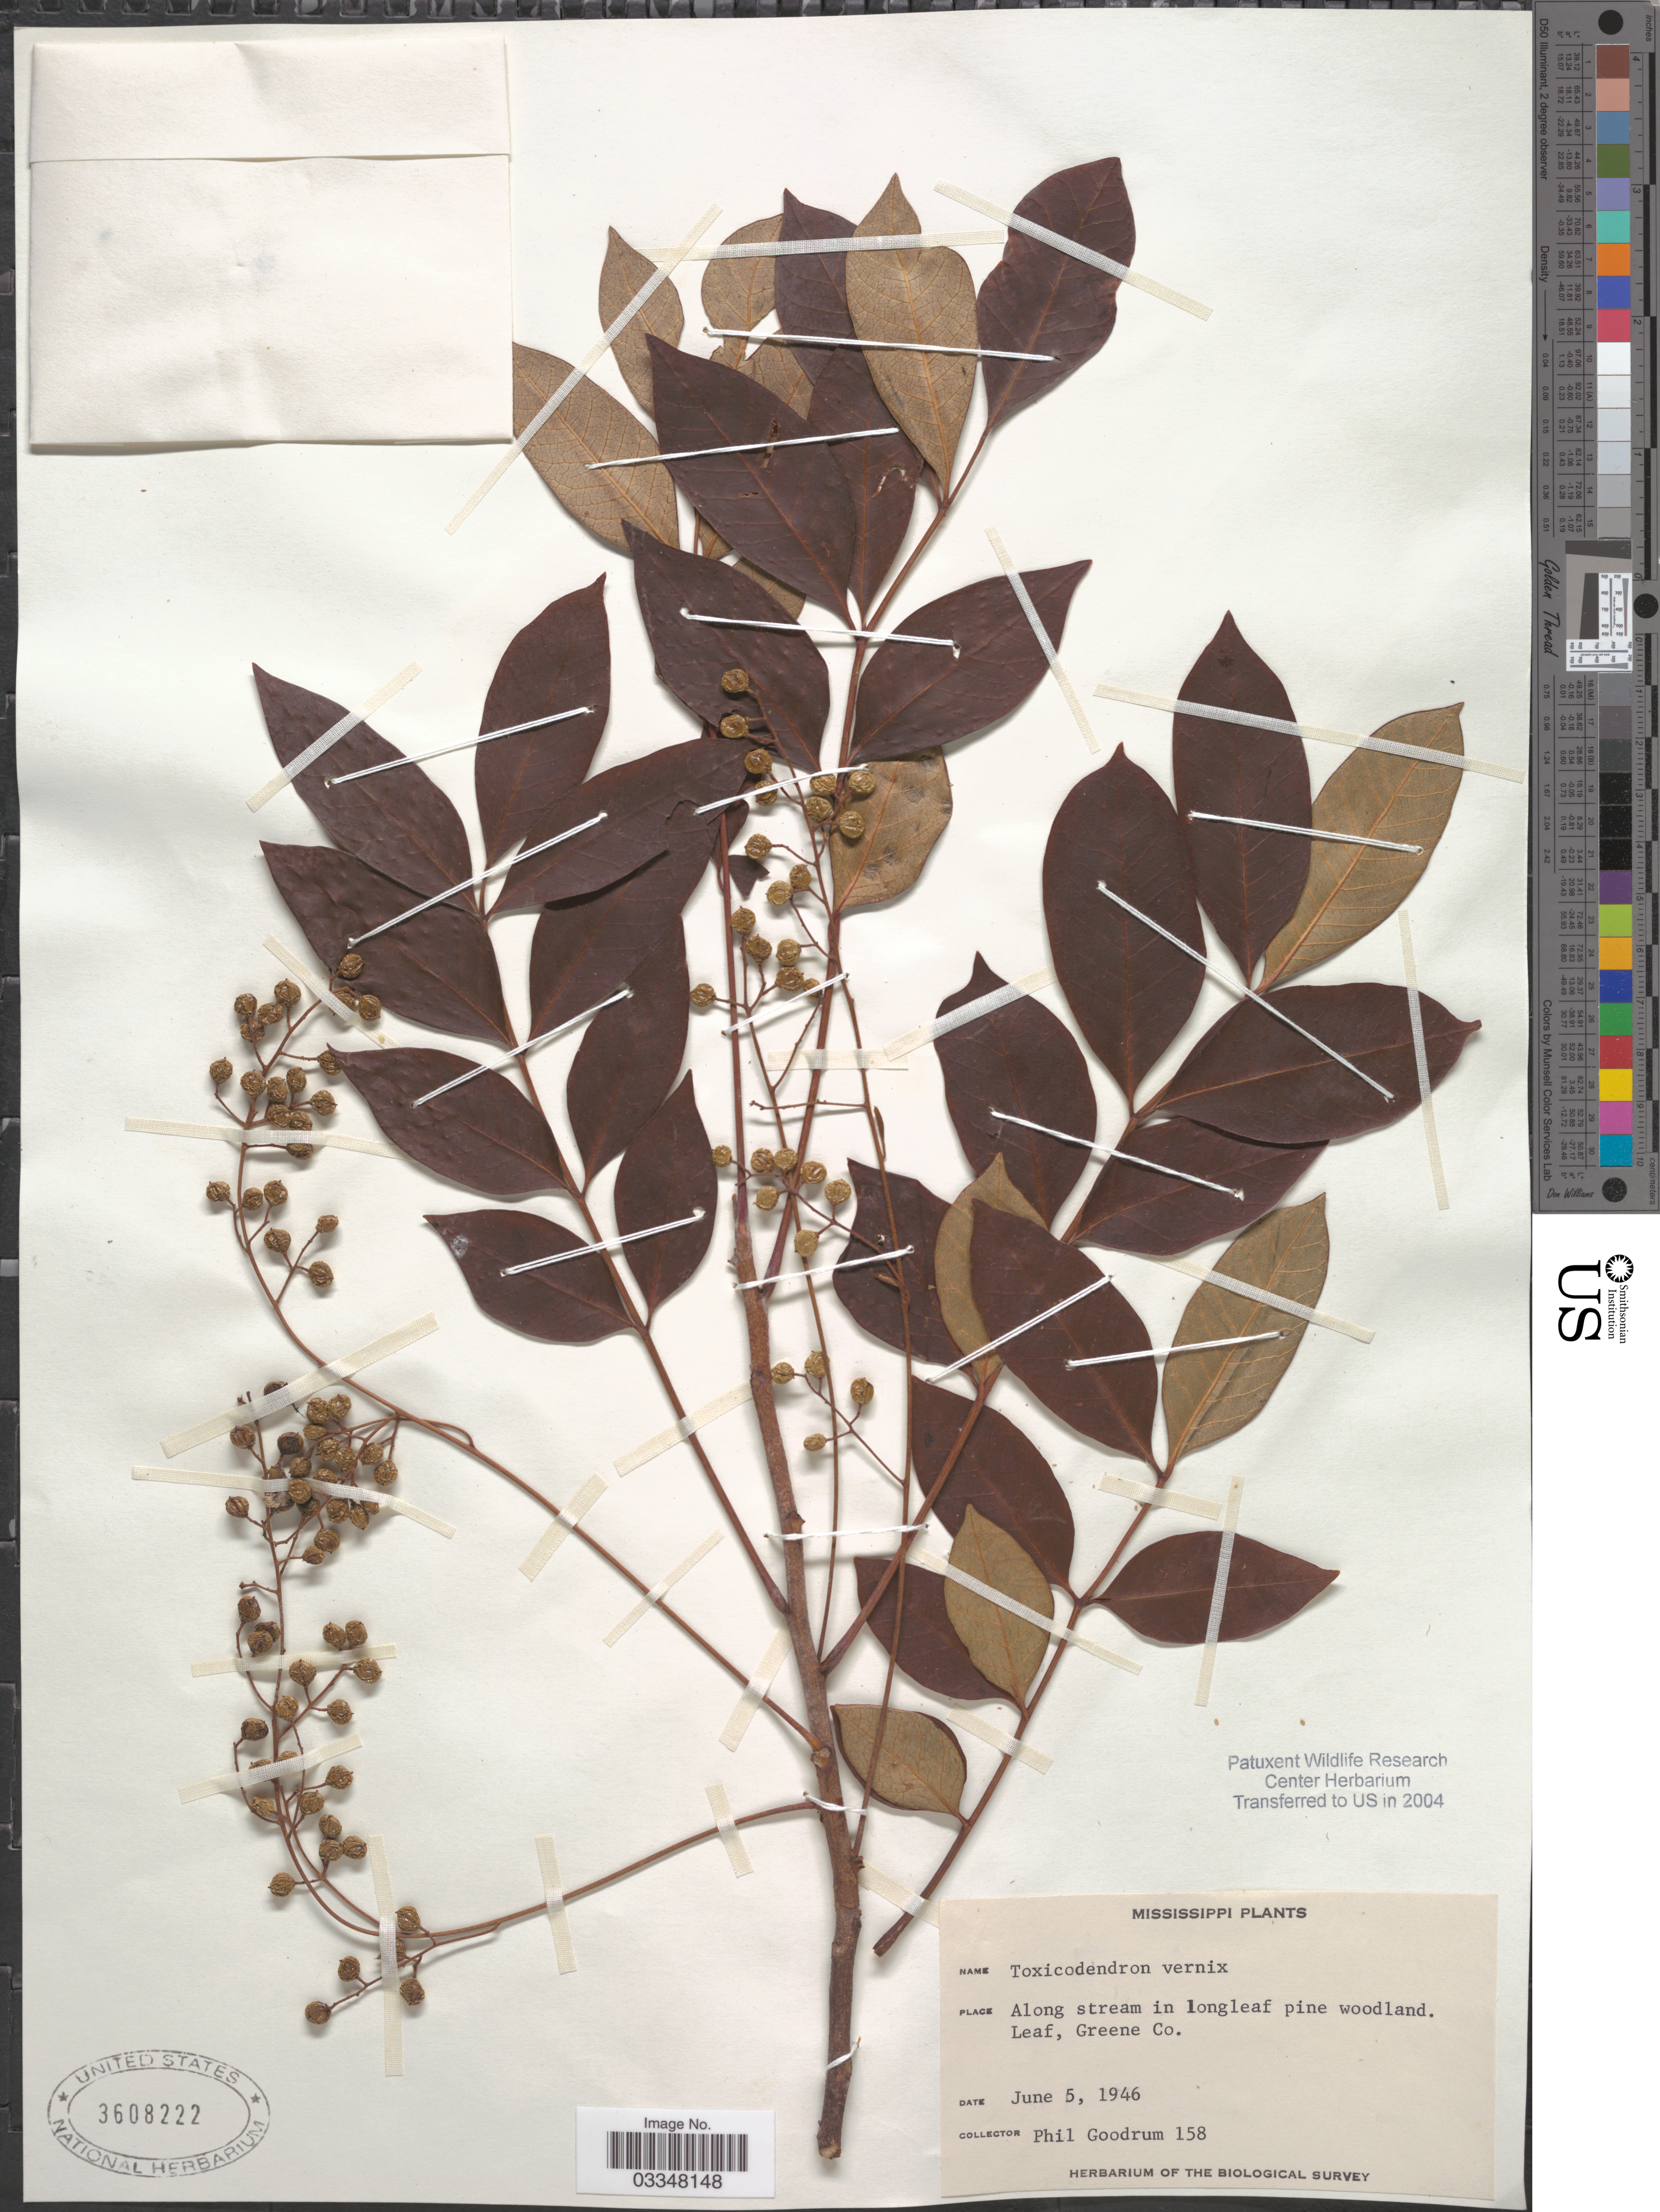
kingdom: Plantae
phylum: Tracheophyta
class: Magnoliopsida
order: Sapindales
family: Anacardiaceae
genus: Toxicodendron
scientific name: Toxicodendron vernix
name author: (L.) Kuntze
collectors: P. Goodrum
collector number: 158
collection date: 1946-06-05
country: United States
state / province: Mississippi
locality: Leaf, Greene Co.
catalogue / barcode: US 3608222